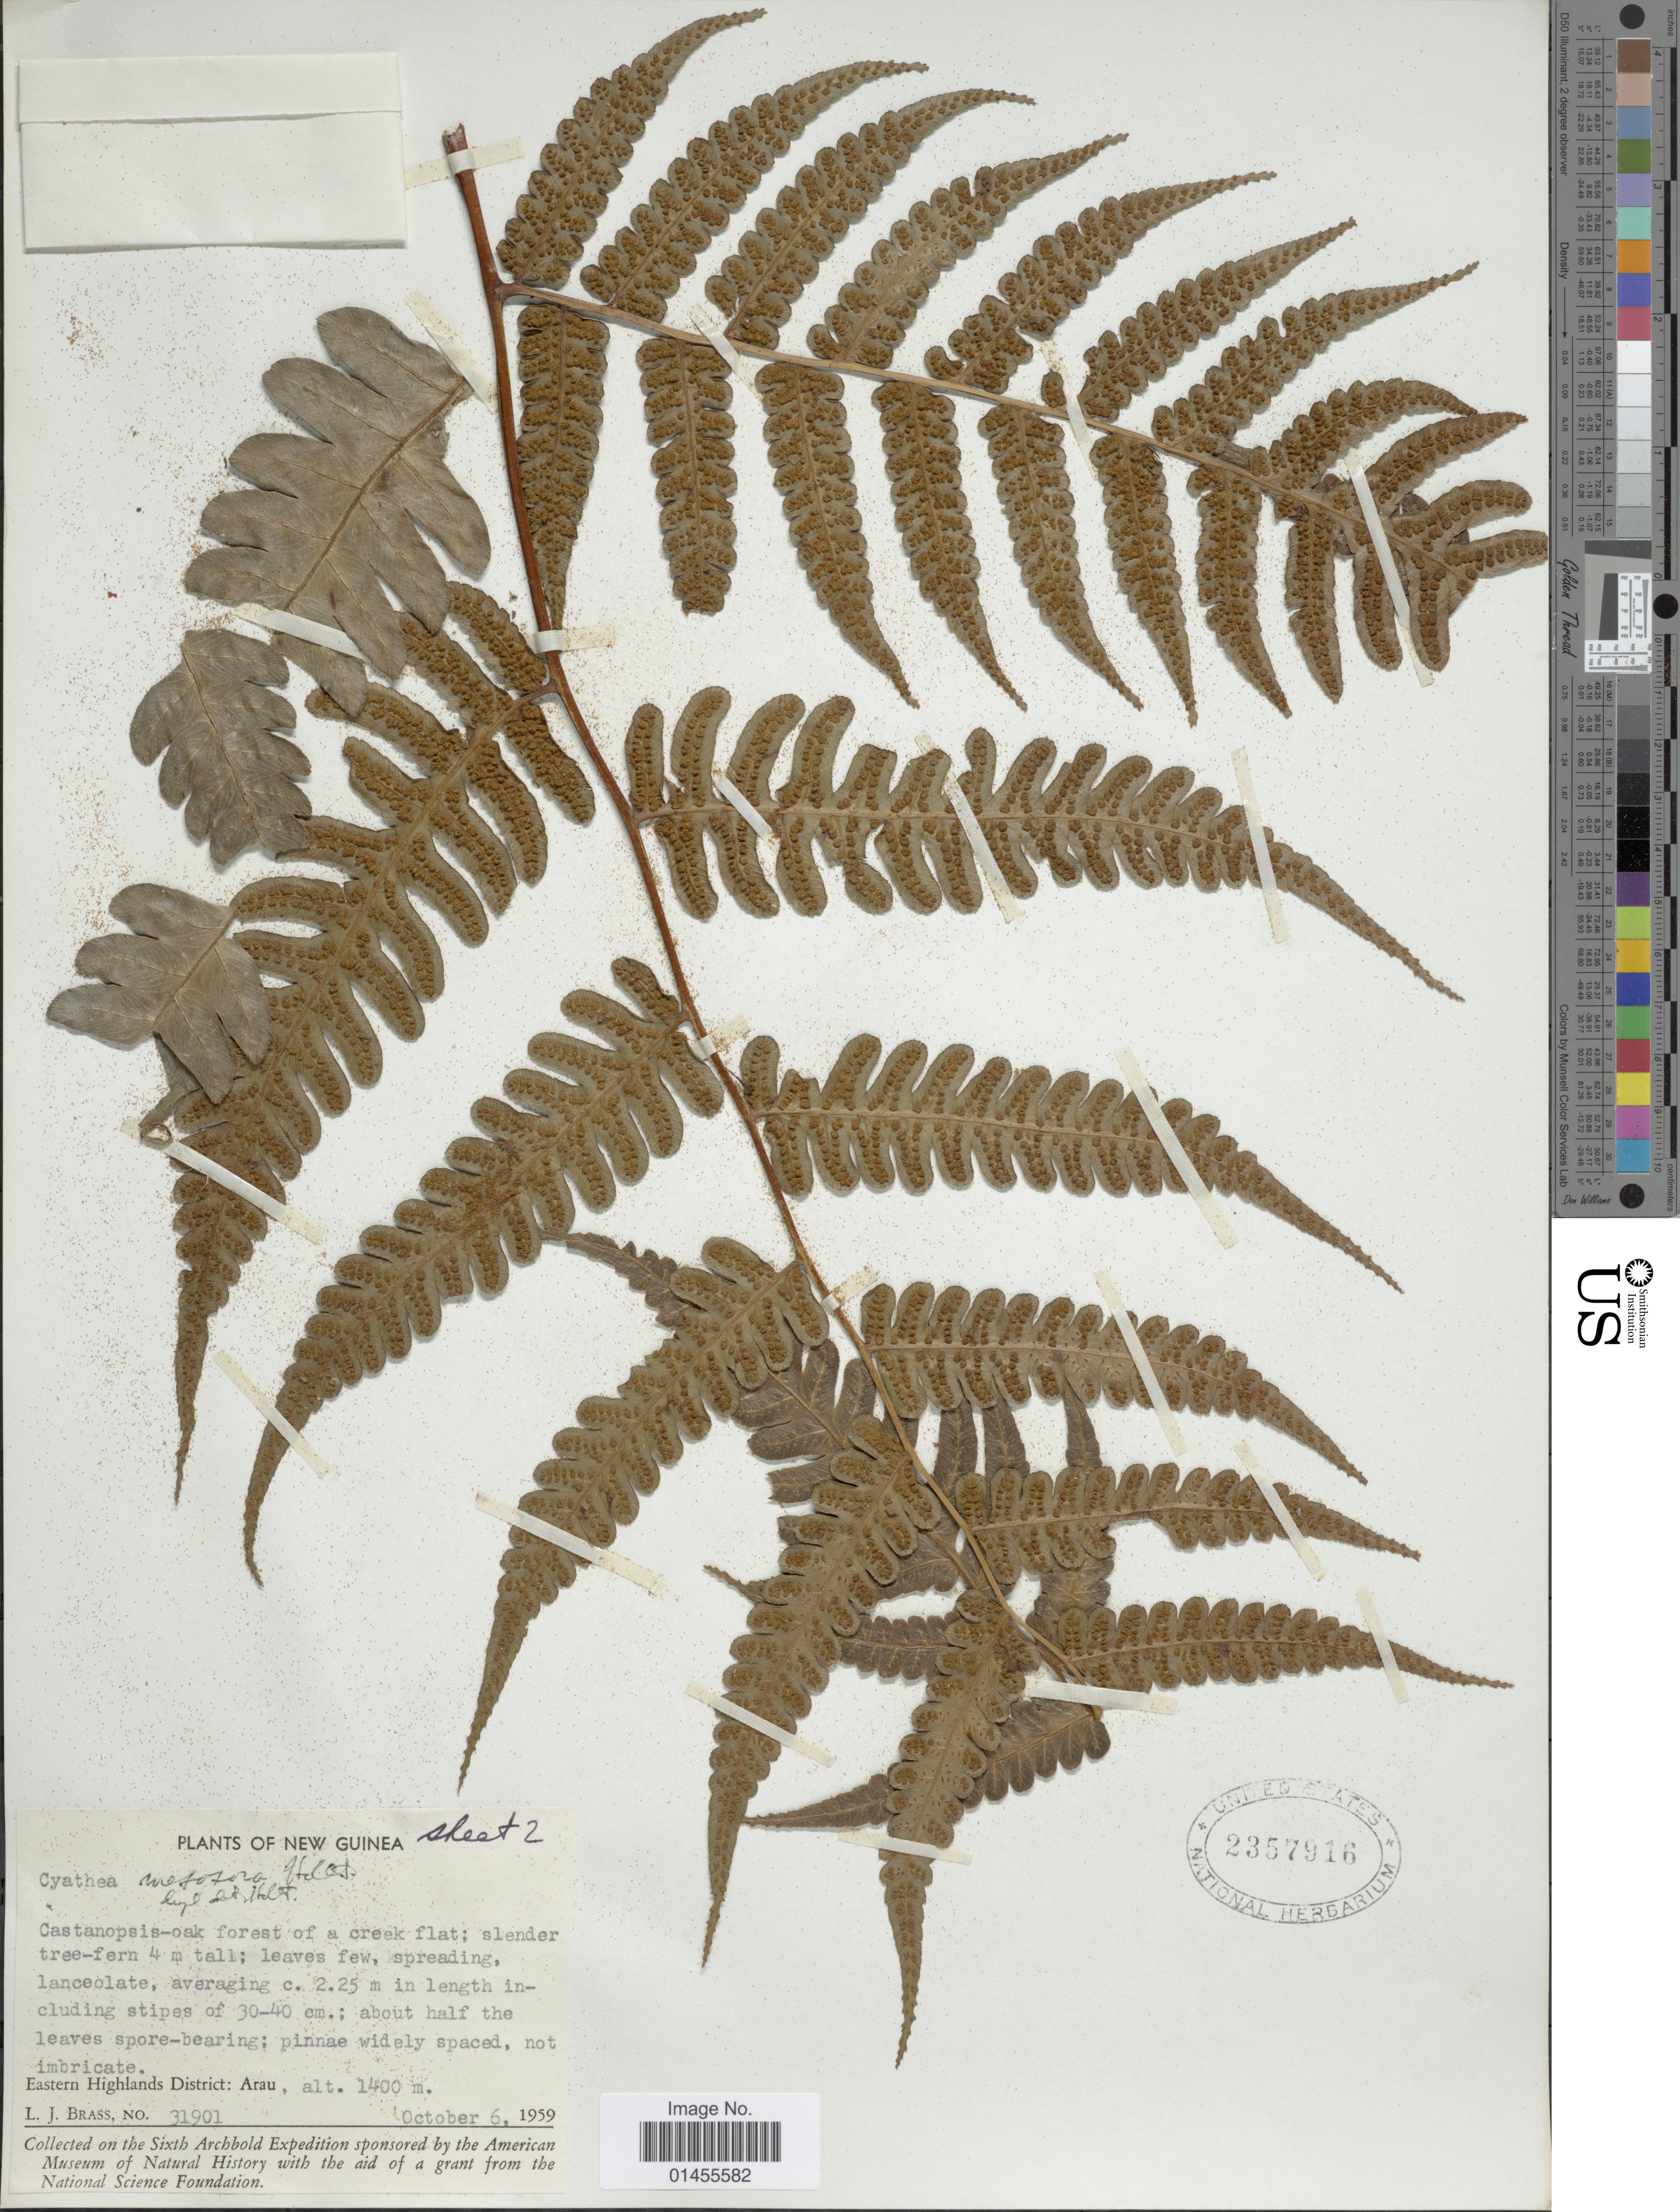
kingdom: Plantae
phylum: Tracheophyta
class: Polypodiopsida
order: Cyatheales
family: Cyatheaceae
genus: Alsophila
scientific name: Alsophila mesosora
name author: (Holttum) R.M. Tryon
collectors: L. J. Brass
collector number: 31901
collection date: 1959-10-06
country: Papua New Guinea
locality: New Guinea. Eastern Highlands District: Arau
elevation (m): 1400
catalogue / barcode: US 2357916